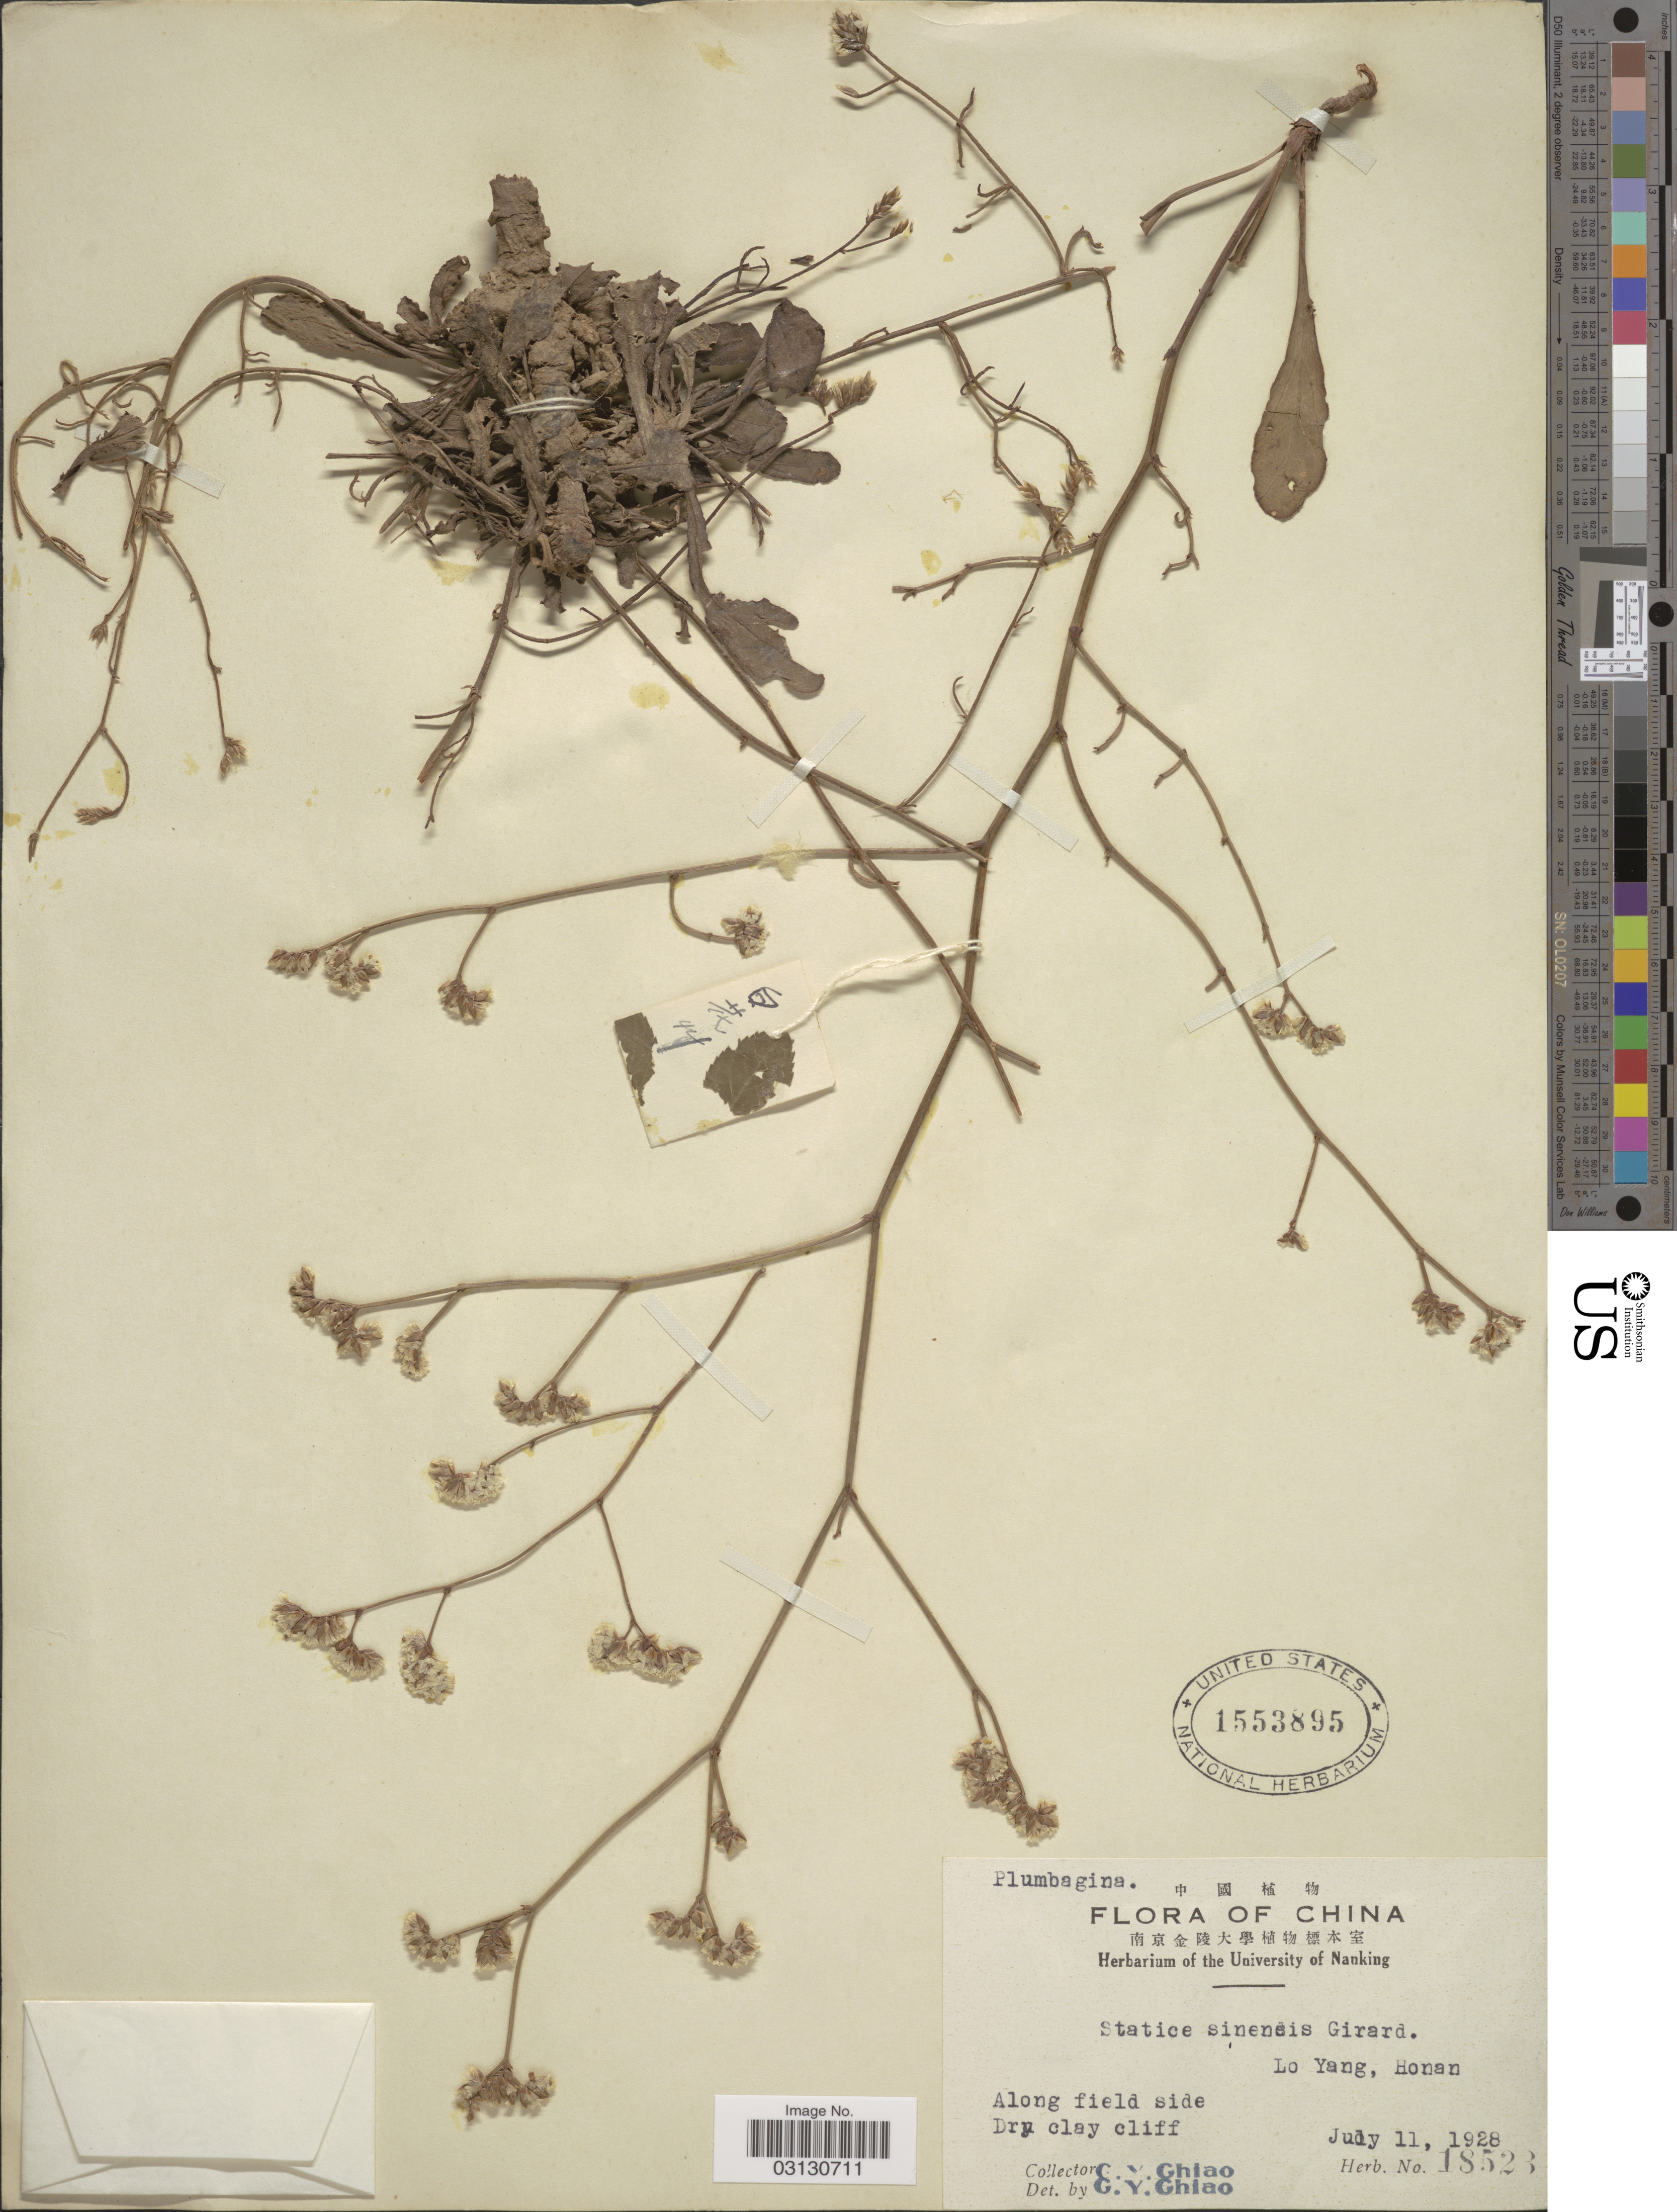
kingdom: Plantae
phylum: Tracheophyta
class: Magnoliopsida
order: Caryophyllales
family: Plumbaginaceae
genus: Limonium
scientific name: Limonium sinense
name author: (Girard) Kuntze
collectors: C. Y. Chiao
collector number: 18523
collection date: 1928-07-11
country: China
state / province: Henan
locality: Lo Yang, Honan, Along field side.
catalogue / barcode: US 1553895